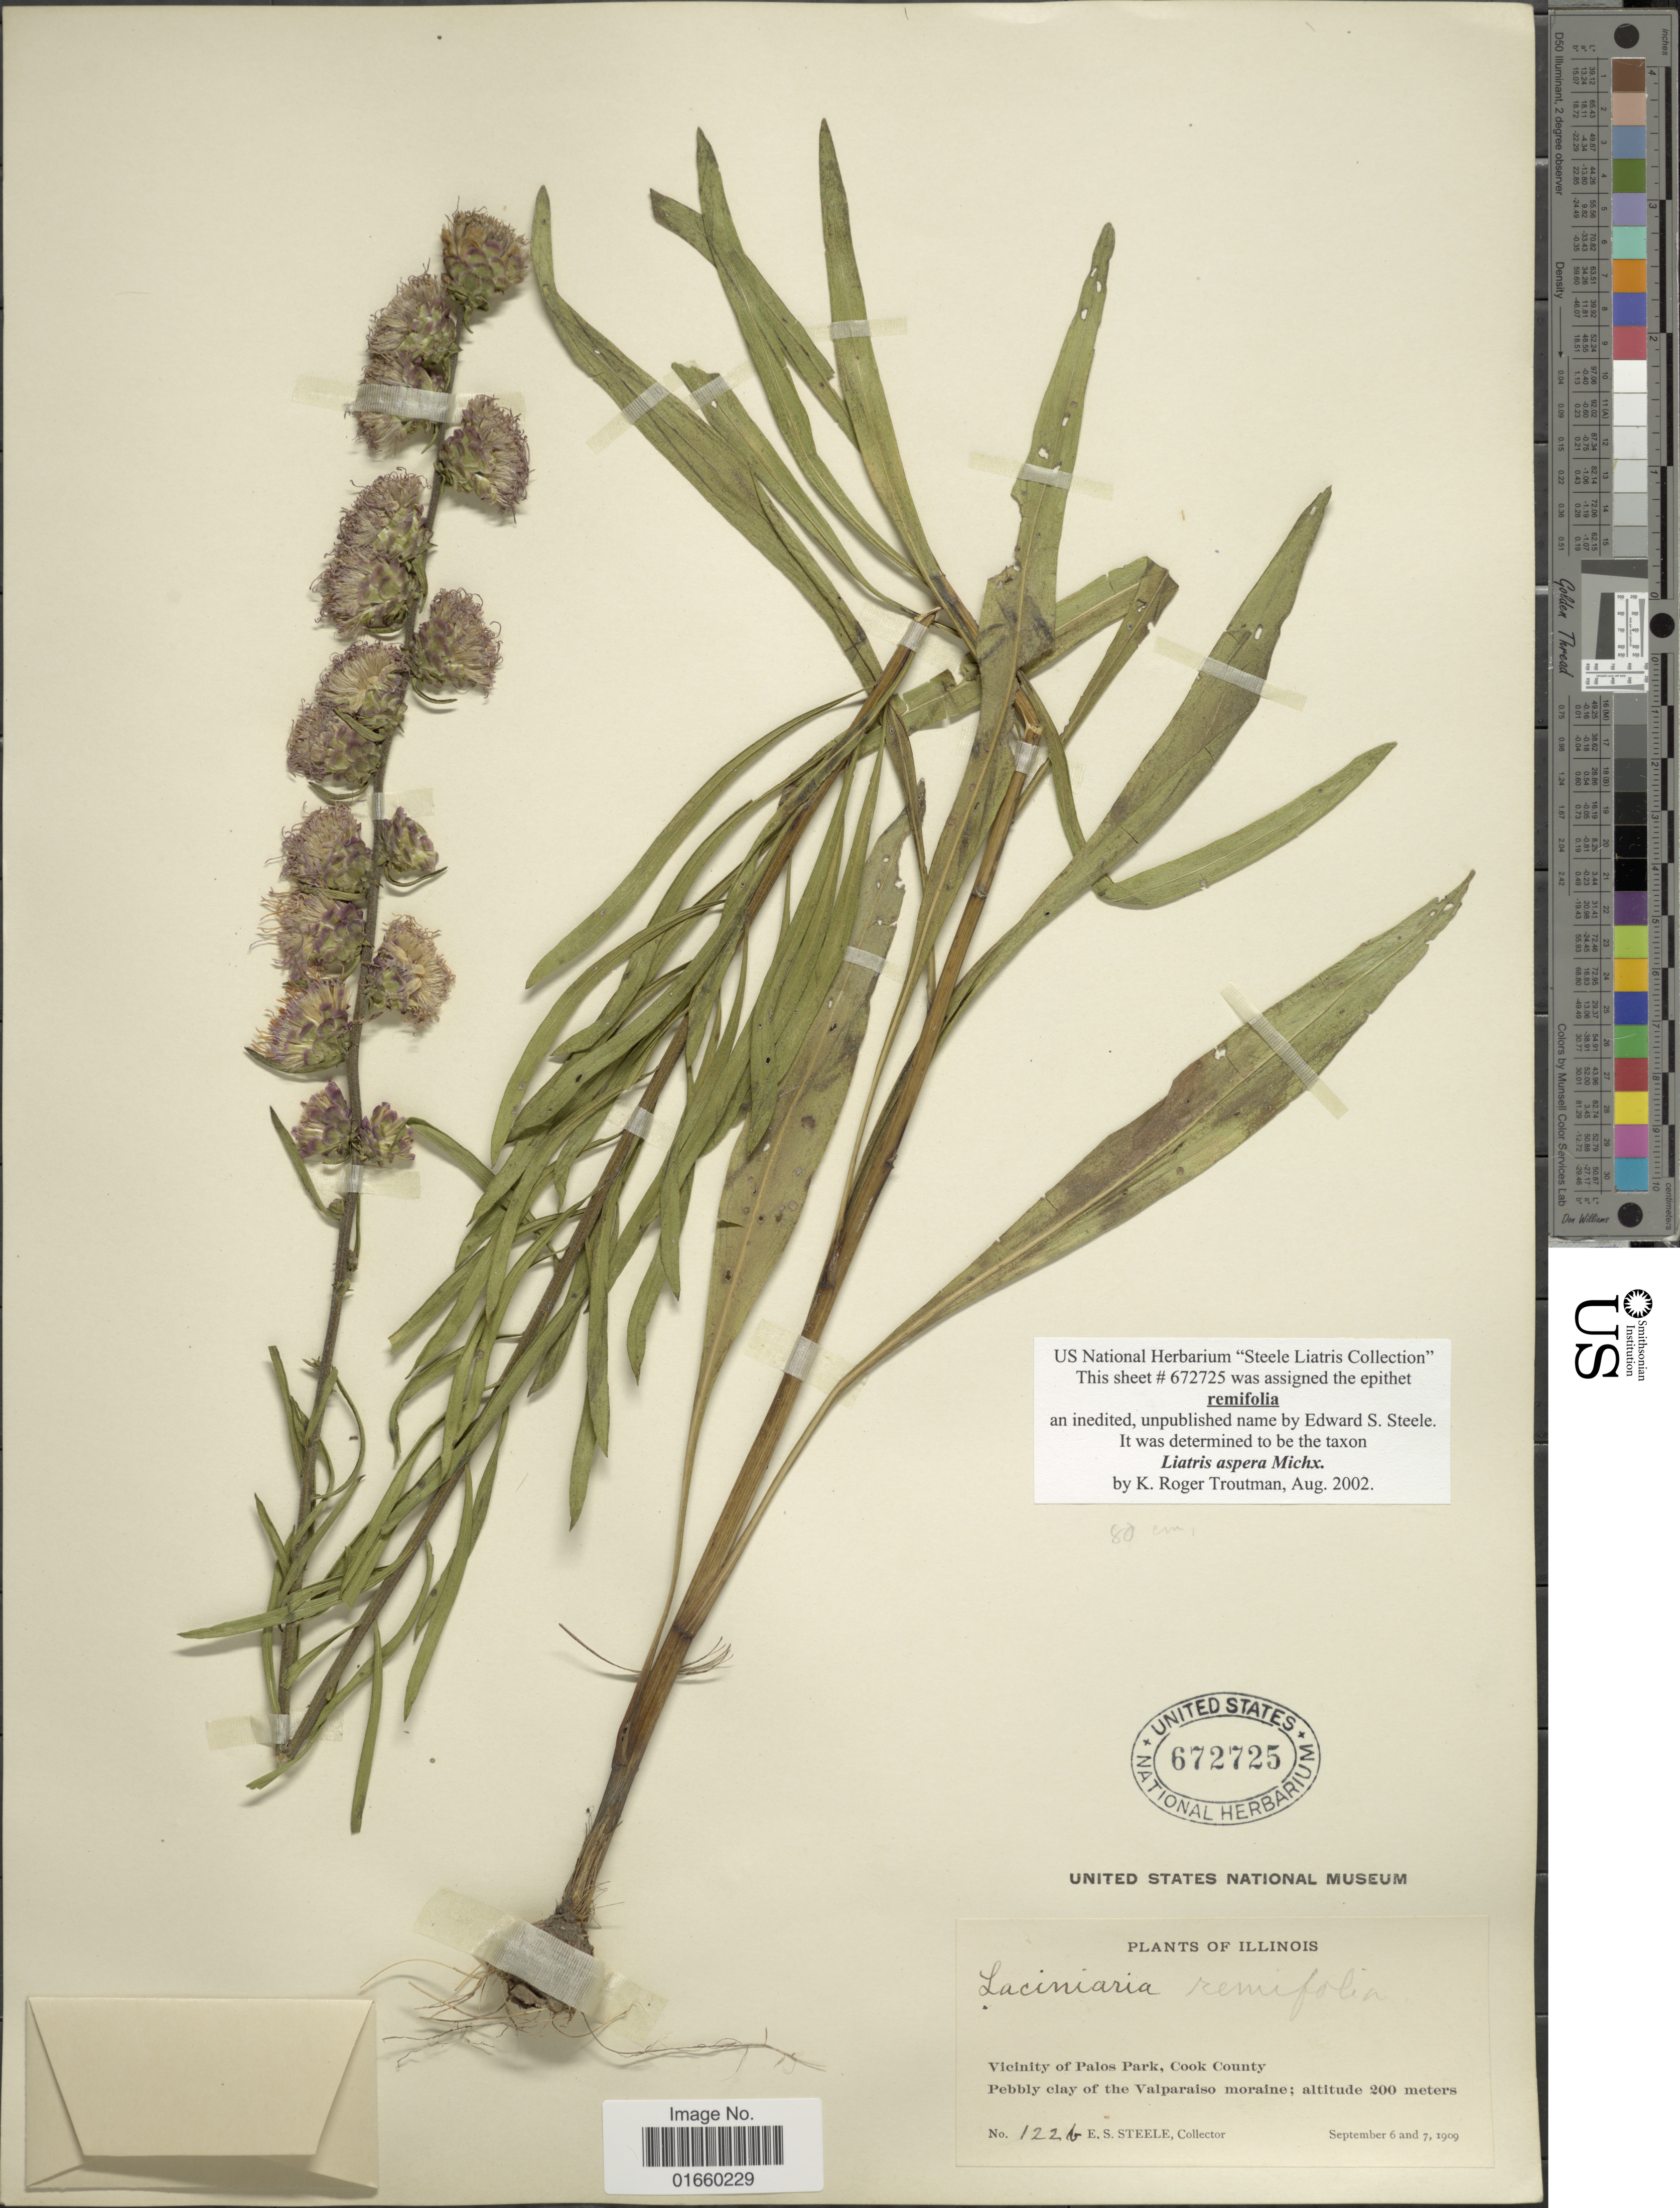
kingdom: Plantae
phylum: Tracheophyta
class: Magnoliopsida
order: Asterales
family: Asteraceae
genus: Liatris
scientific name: Liatris aspera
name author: Michx.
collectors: E. Steele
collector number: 122b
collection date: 1909-09-06/1909-09-07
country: United States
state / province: Illinois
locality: Vicinity of Palos Park, Cook County, Pebbly clay of the Valparaiso moraine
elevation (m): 200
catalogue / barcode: US 672725